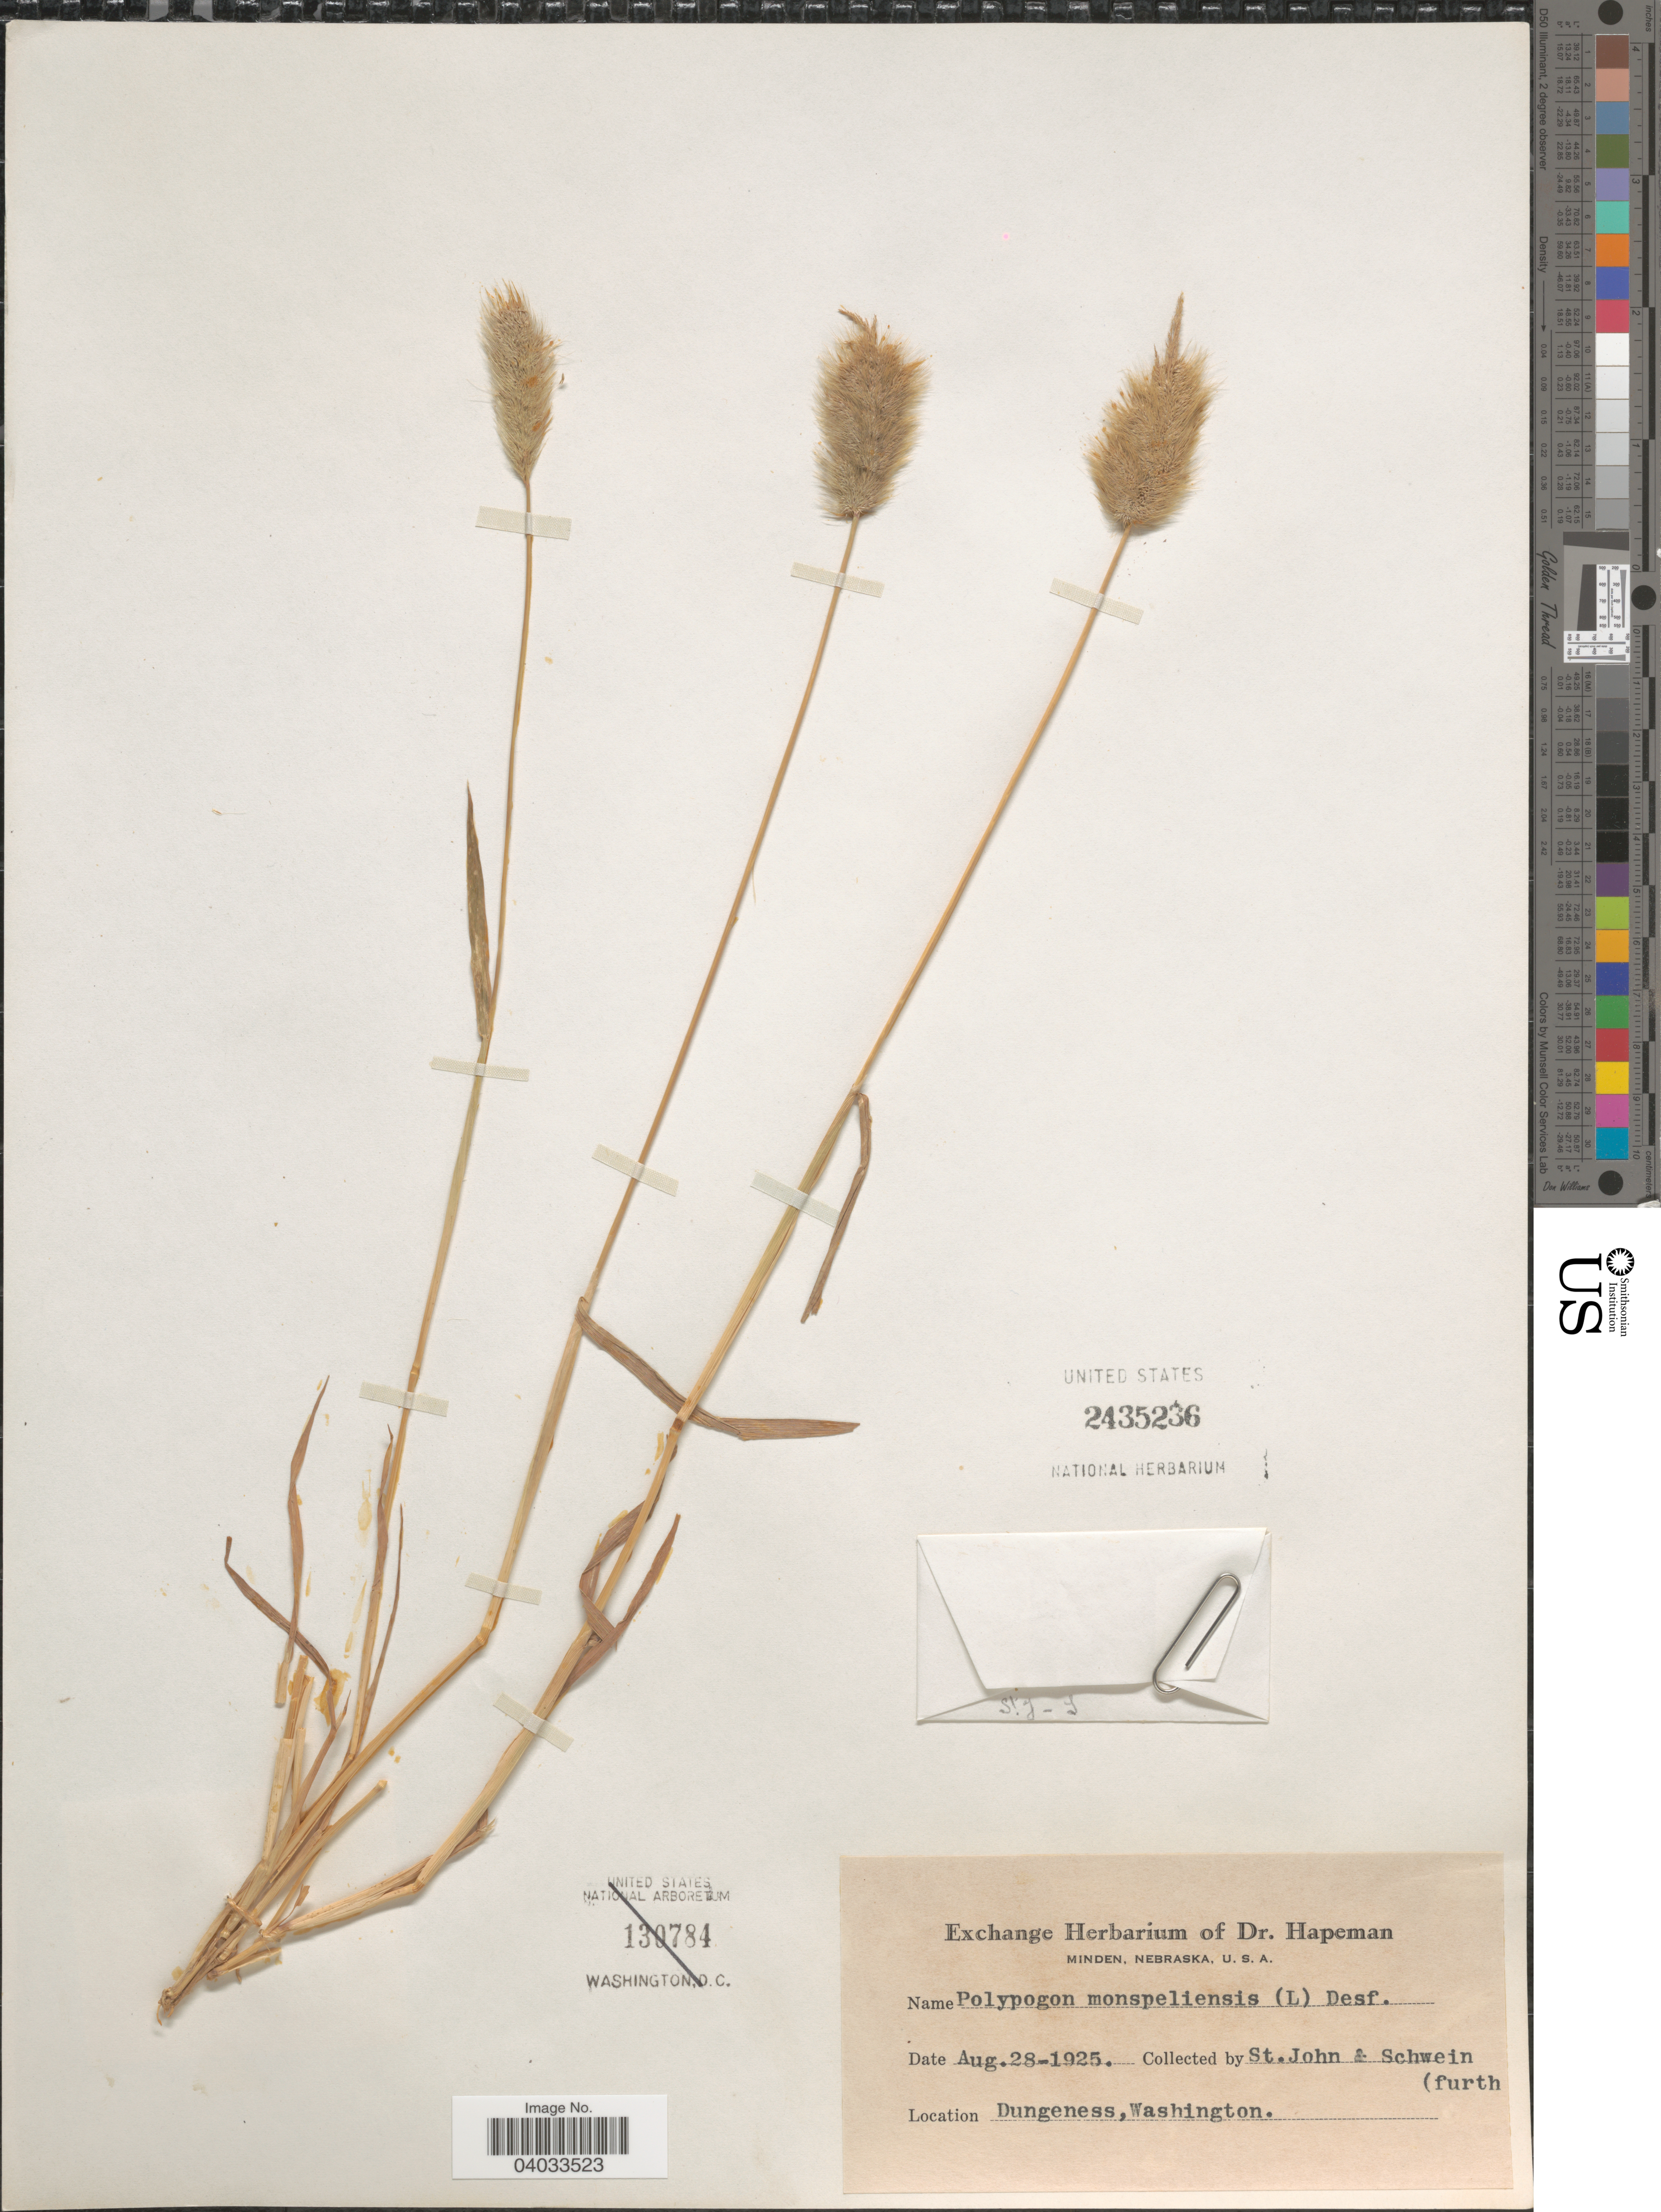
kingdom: Plantae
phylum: Tracheophyta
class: Liliopsida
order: Poales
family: Poaceae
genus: Polypogon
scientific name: Polypogon monspeliensis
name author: (L.) Desf.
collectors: -. St. John & Schweinfurth, --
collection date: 1925-08-28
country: United States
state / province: Washington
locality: Dungeness.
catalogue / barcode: US 2435236